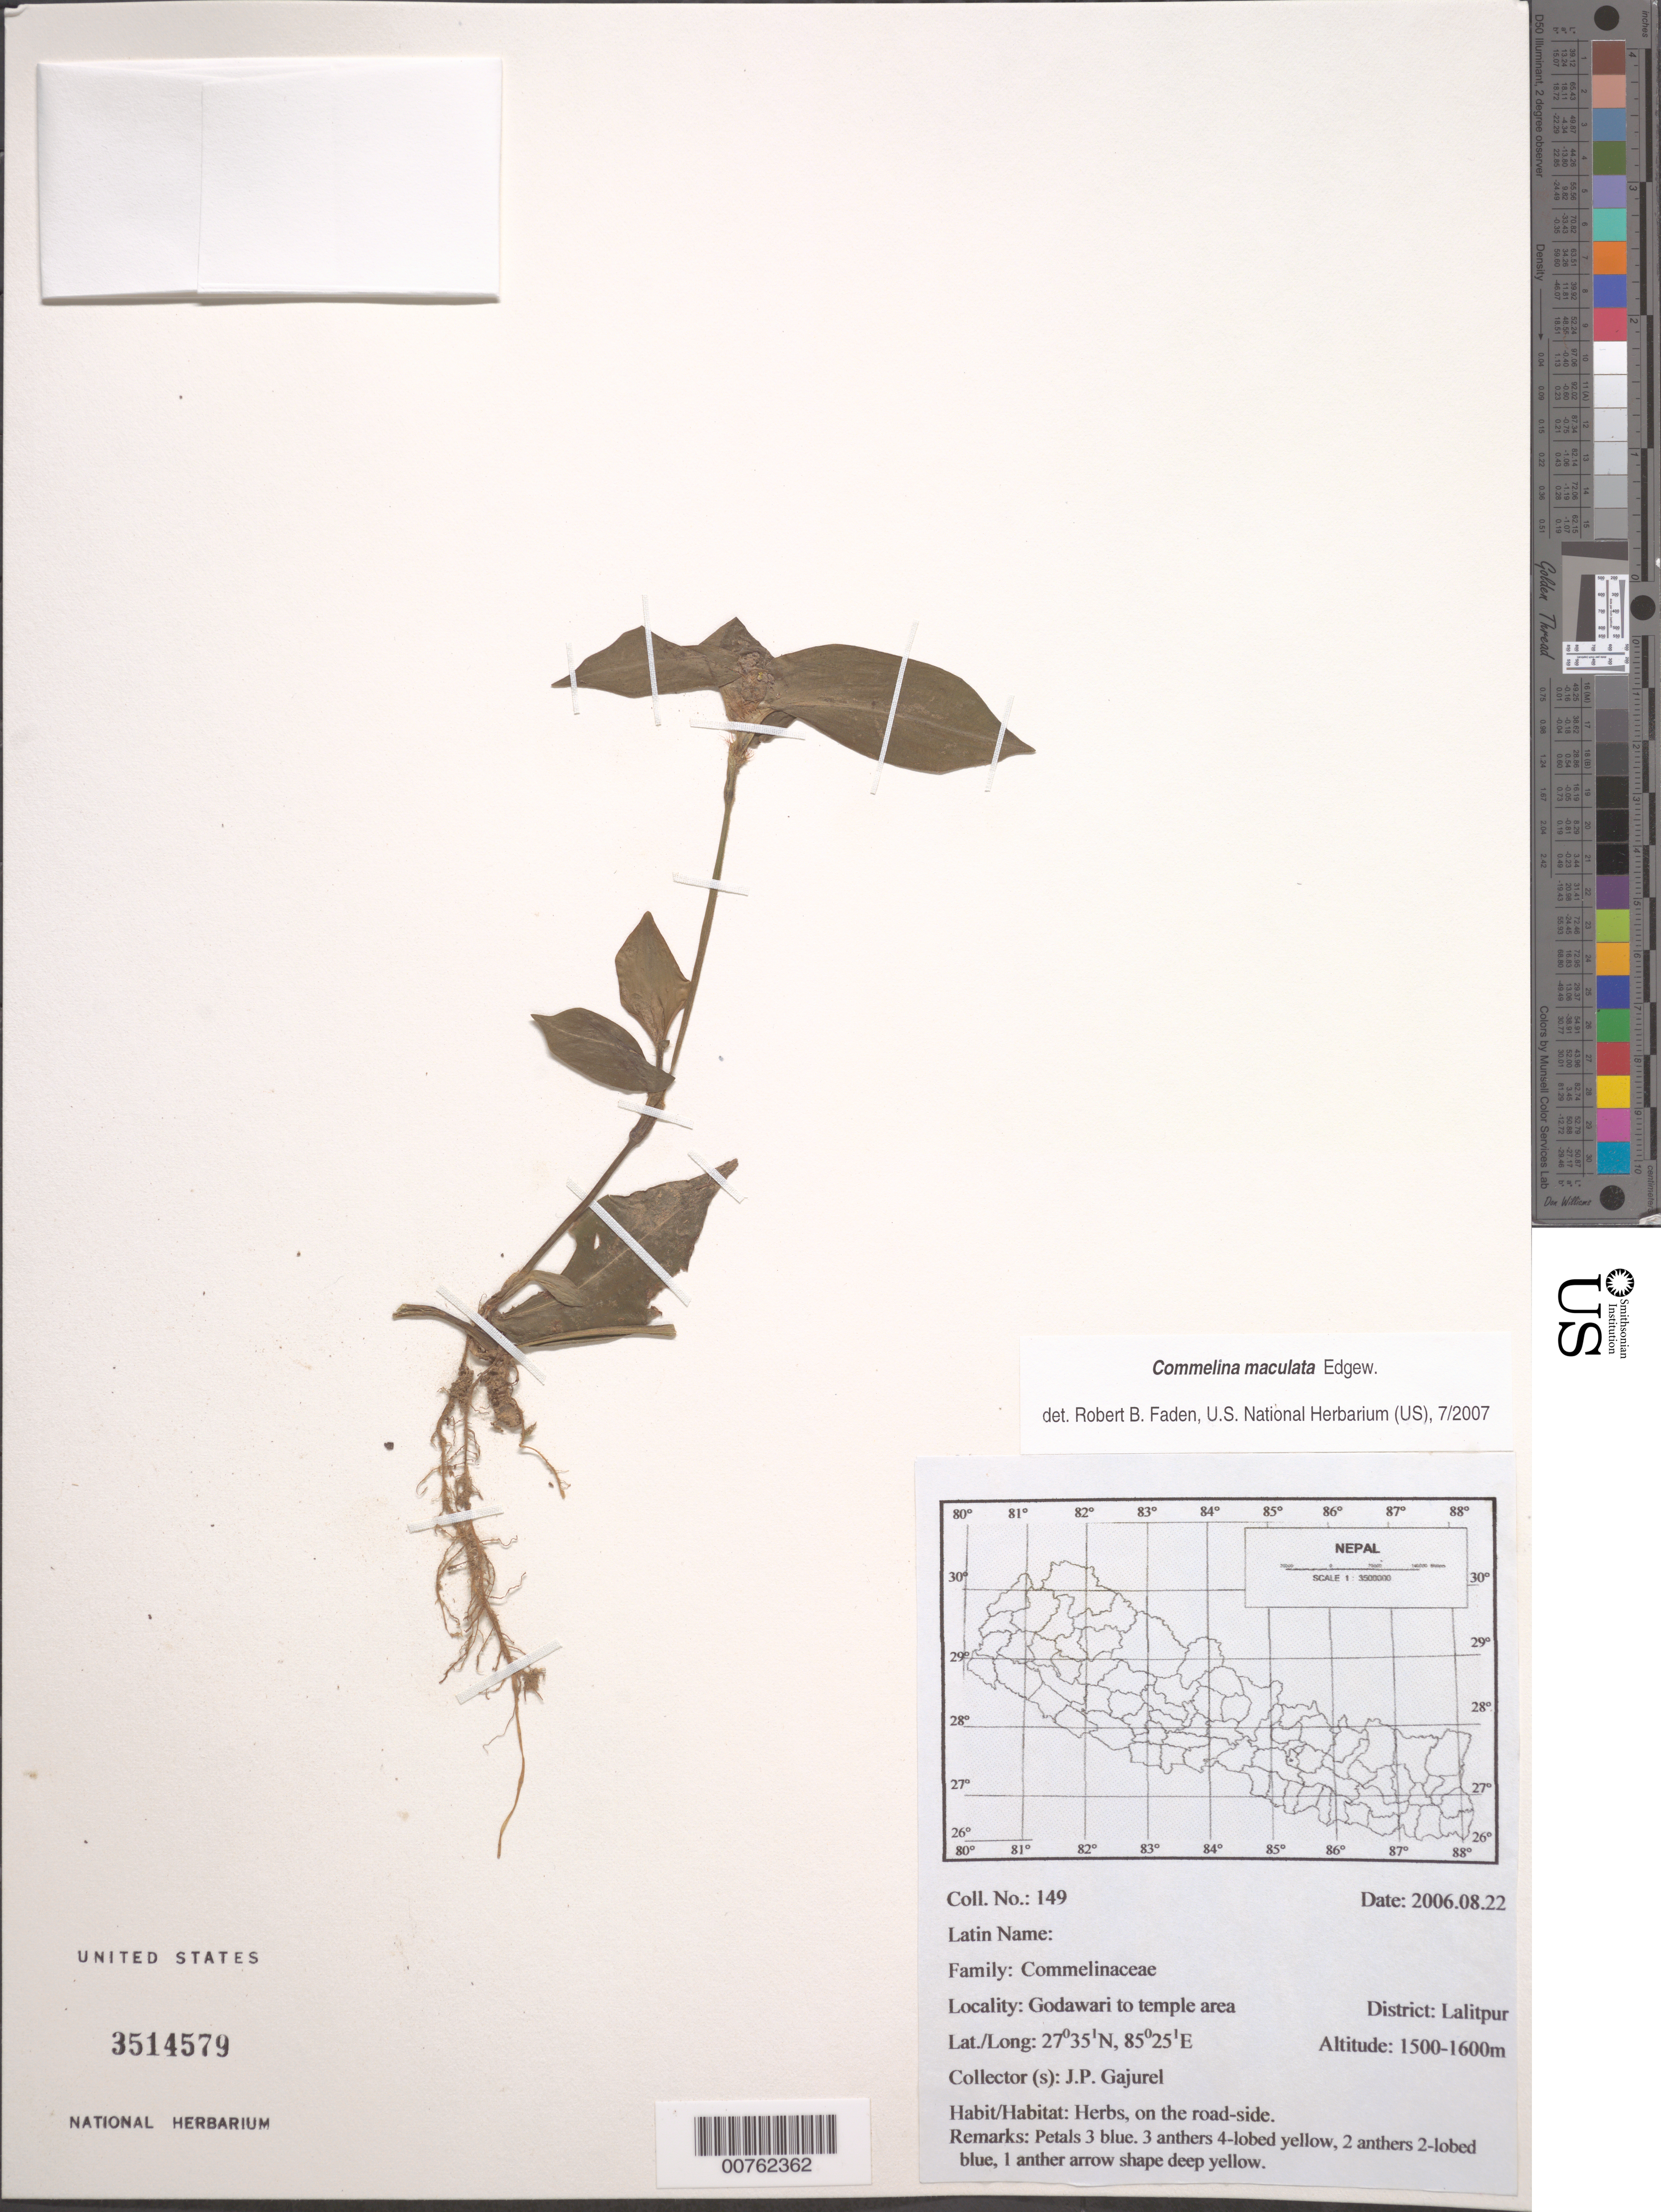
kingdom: Plantae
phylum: Tracheophyta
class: Liliopsida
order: Commelinales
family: Commelinaceae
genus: Commelina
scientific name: Commelina maculata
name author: Edgew.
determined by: Faden, Robert B., (US), Smithsonian Institution - National Museum of Natural History (UNITED STATES)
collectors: J. Gajurel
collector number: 149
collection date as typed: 22 Aug 2006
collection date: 2006-08-22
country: Nepal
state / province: Bagmati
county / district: Lalitpur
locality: Godawari to temple area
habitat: Herbs, on the road-side.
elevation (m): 1500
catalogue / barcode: US 3514579